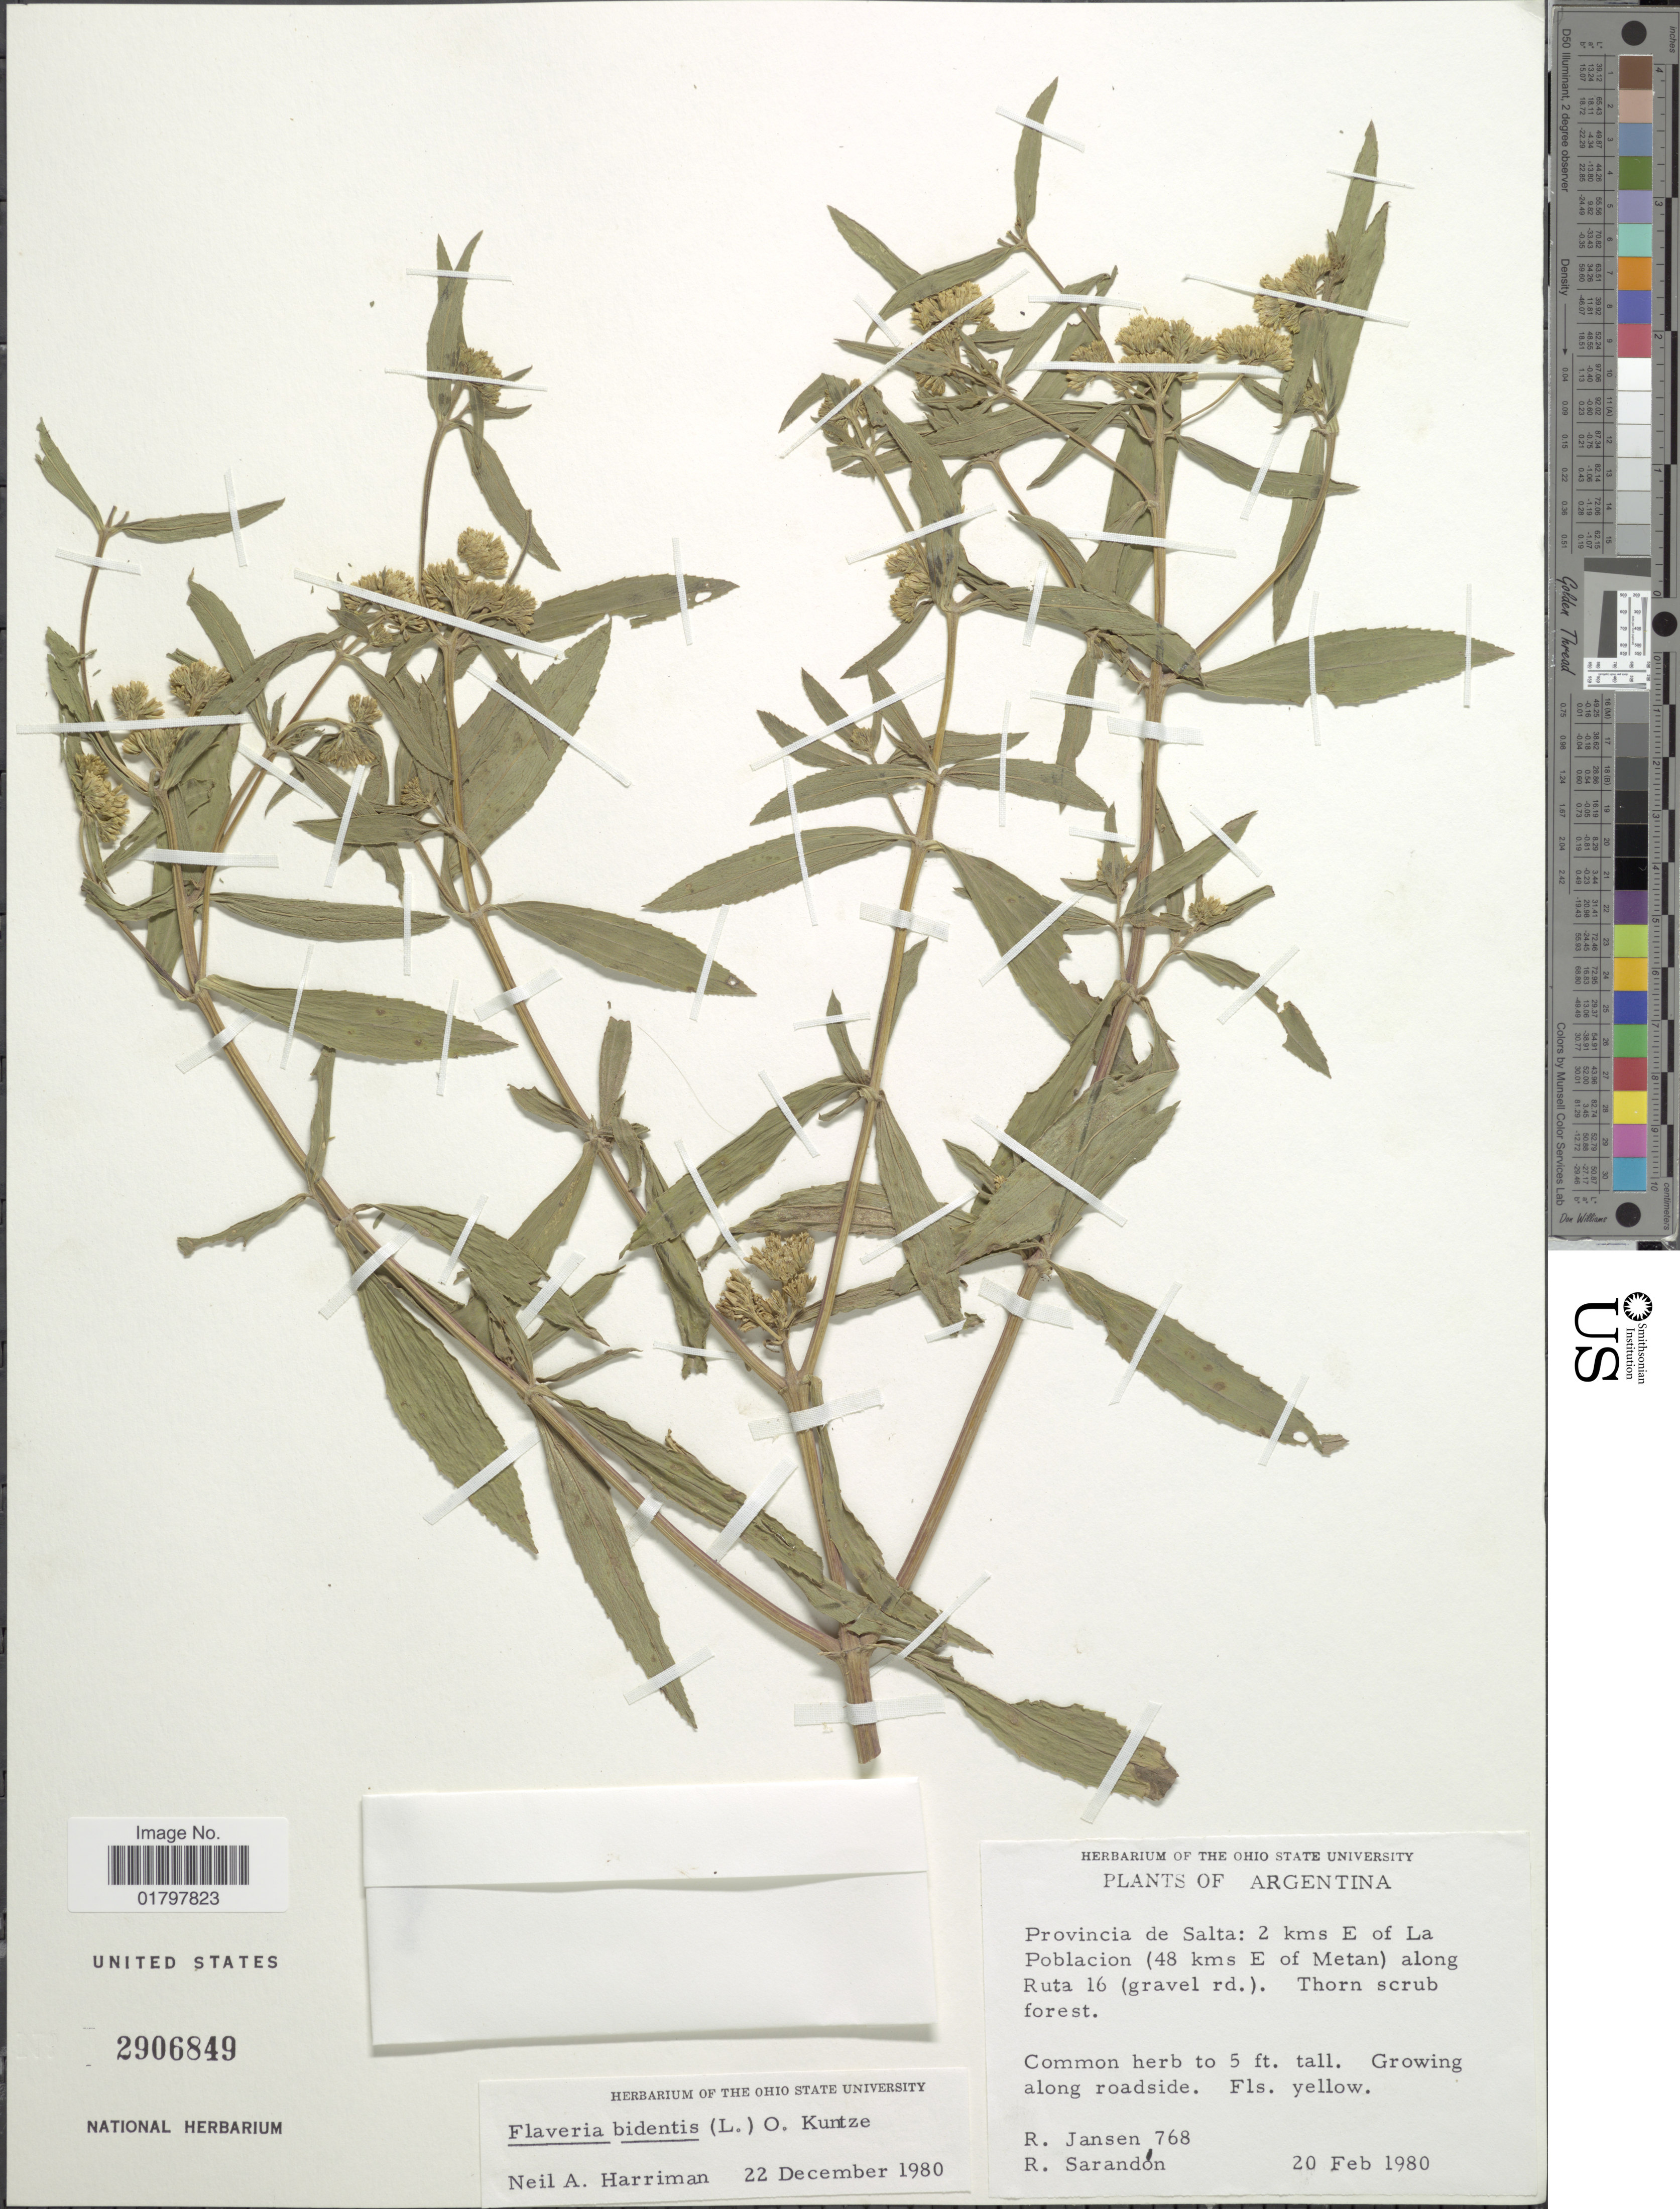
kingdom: Plantae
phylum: Tracheophyta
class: Magnoliopsida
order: Asterales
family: Asteraceae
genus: Flaveria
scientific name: Flaveria bidentis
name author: (L.) Kuntze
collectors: R. K. Jansen & R. Sarandon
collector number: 768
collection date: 1980-02-20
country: Argentina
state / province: Salta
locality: Provincia de Salta: 2 kms E of La Poblacion (48 kms E of Metan) along Ruta 16 (gravel rd.)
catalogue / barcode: US 2906849